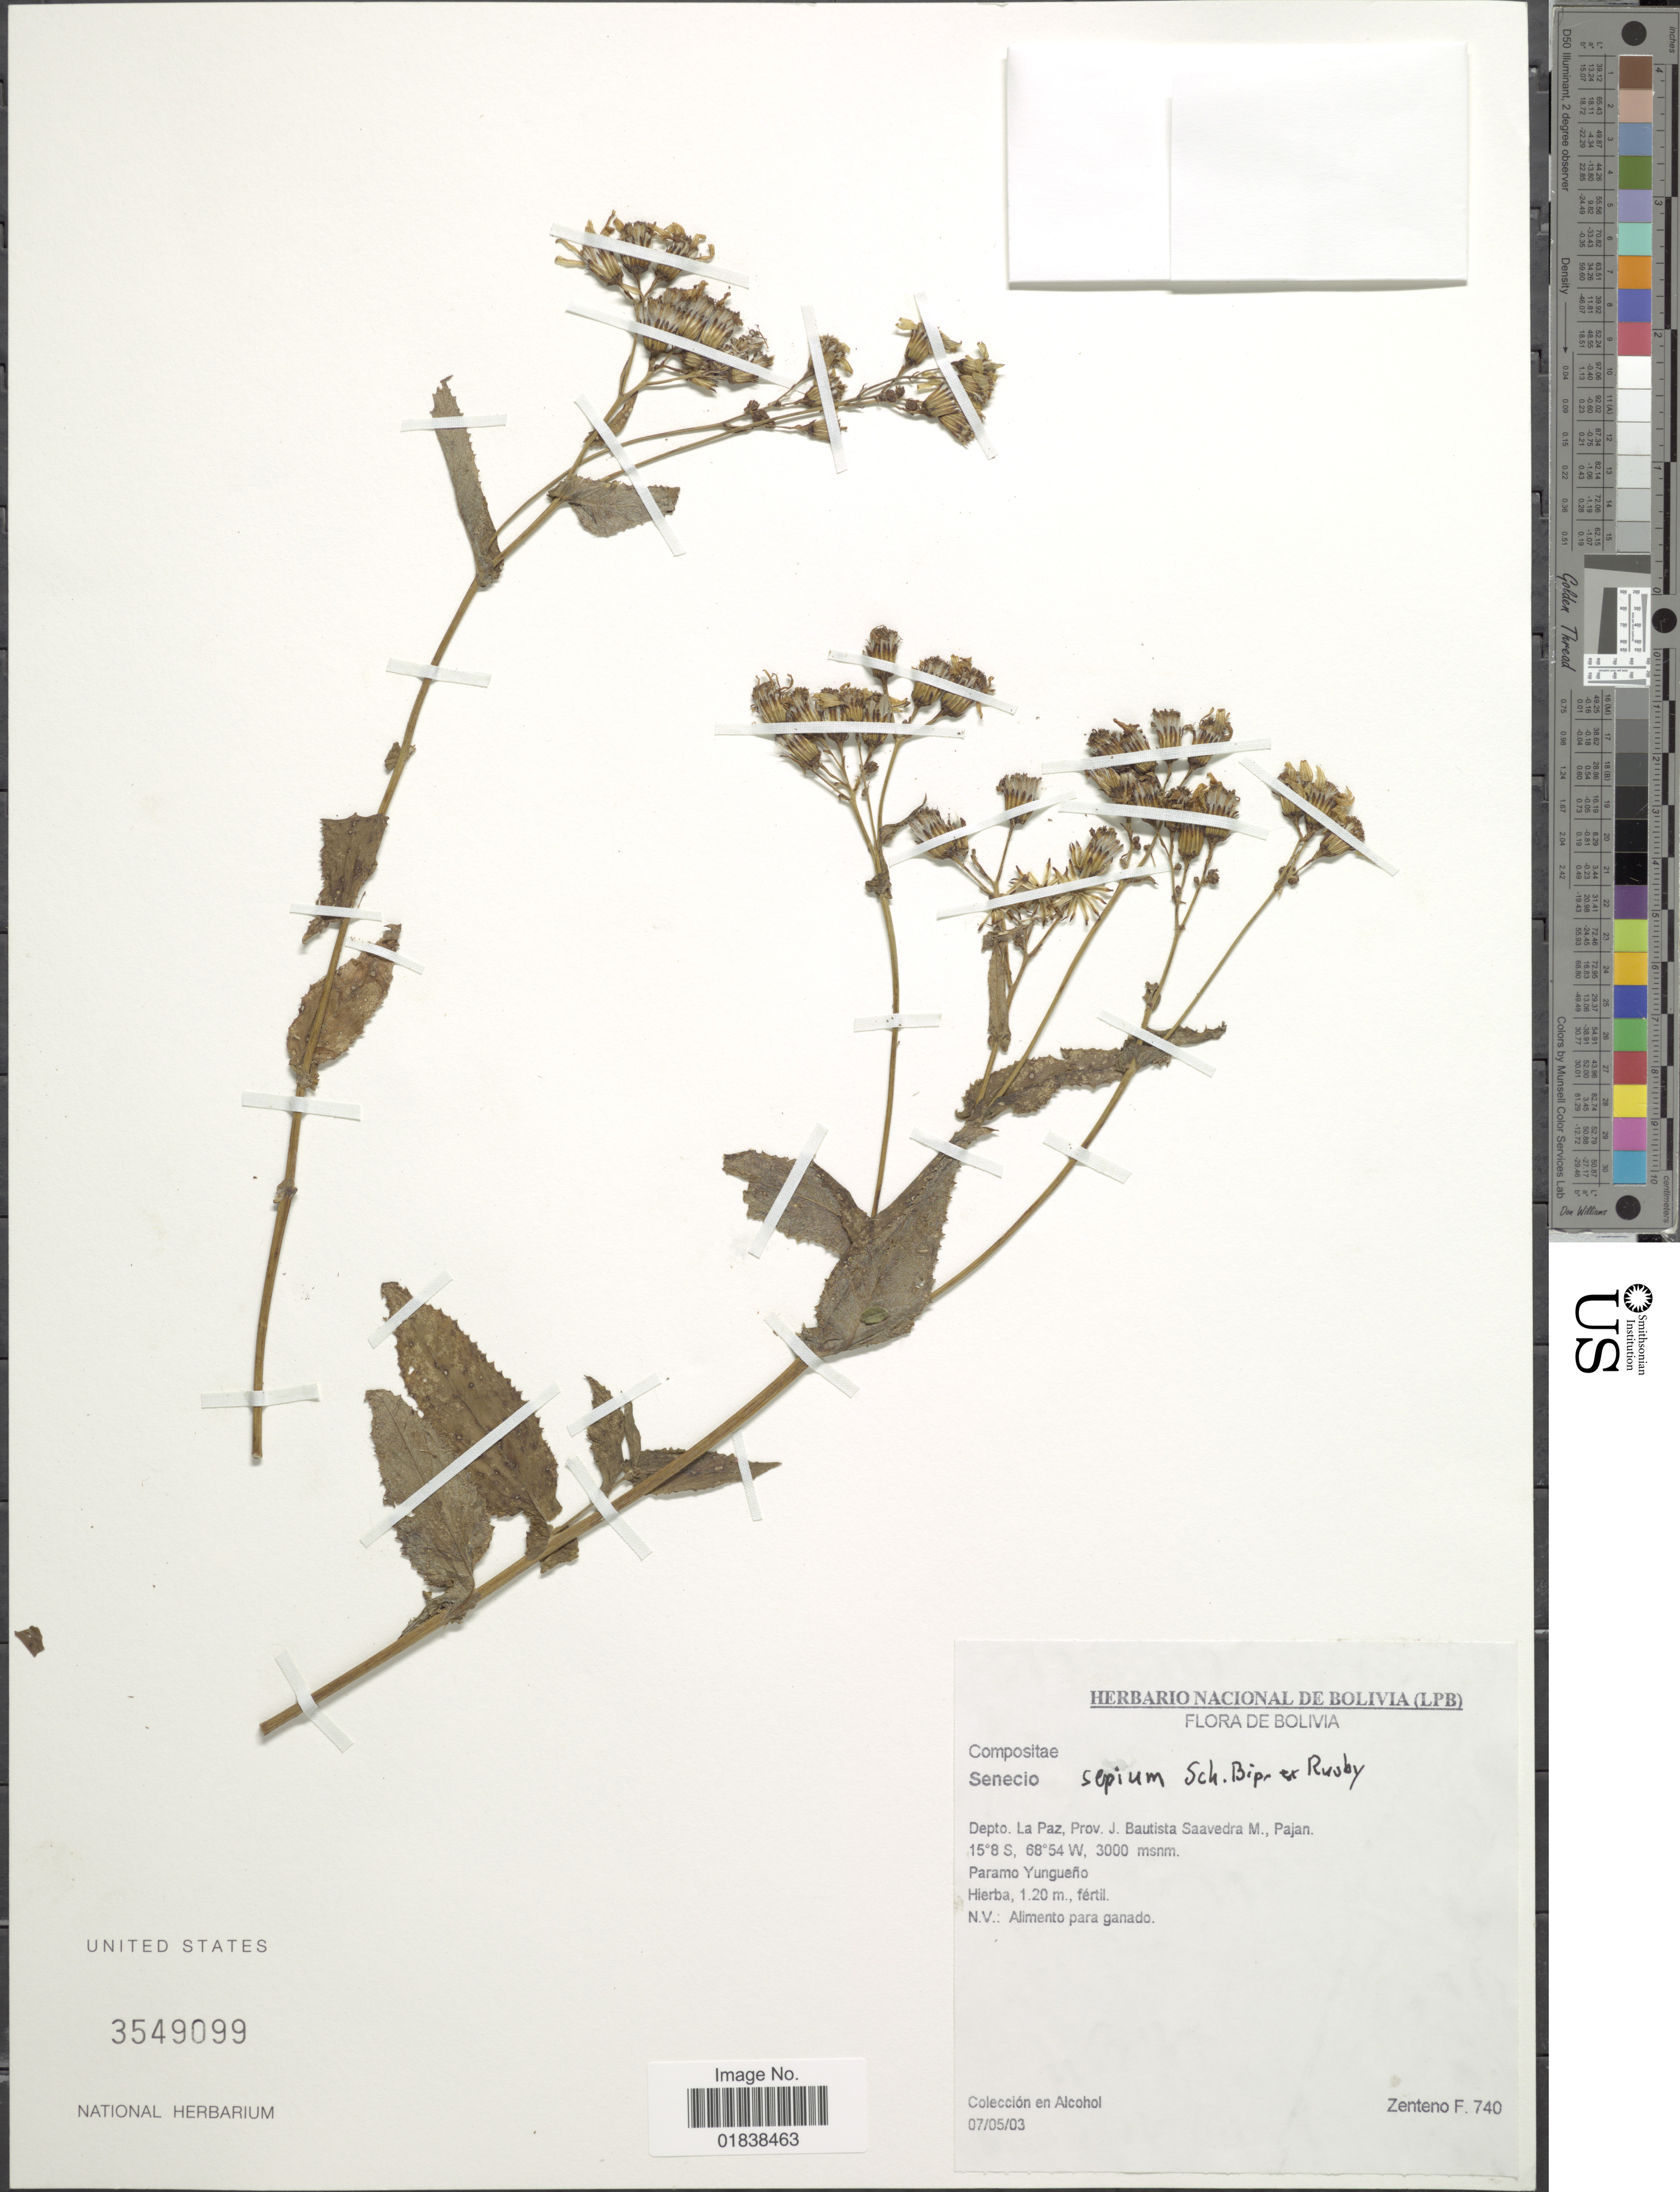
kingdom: Plantae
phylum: Tracheophyta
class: Magnoliopsida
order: Asterales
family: Asteraceae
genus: Senecio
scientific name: Senecio sepium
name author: Sch. Bip. ex Rusby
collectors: F. Zenteno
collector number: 740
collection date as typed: Transcribed d/m/y: 7/5/03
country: Bolivia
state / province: La Paz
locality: Prov. J. Bautista Saavedra M., Pajan.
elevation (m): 3000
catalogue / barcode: US 3549099